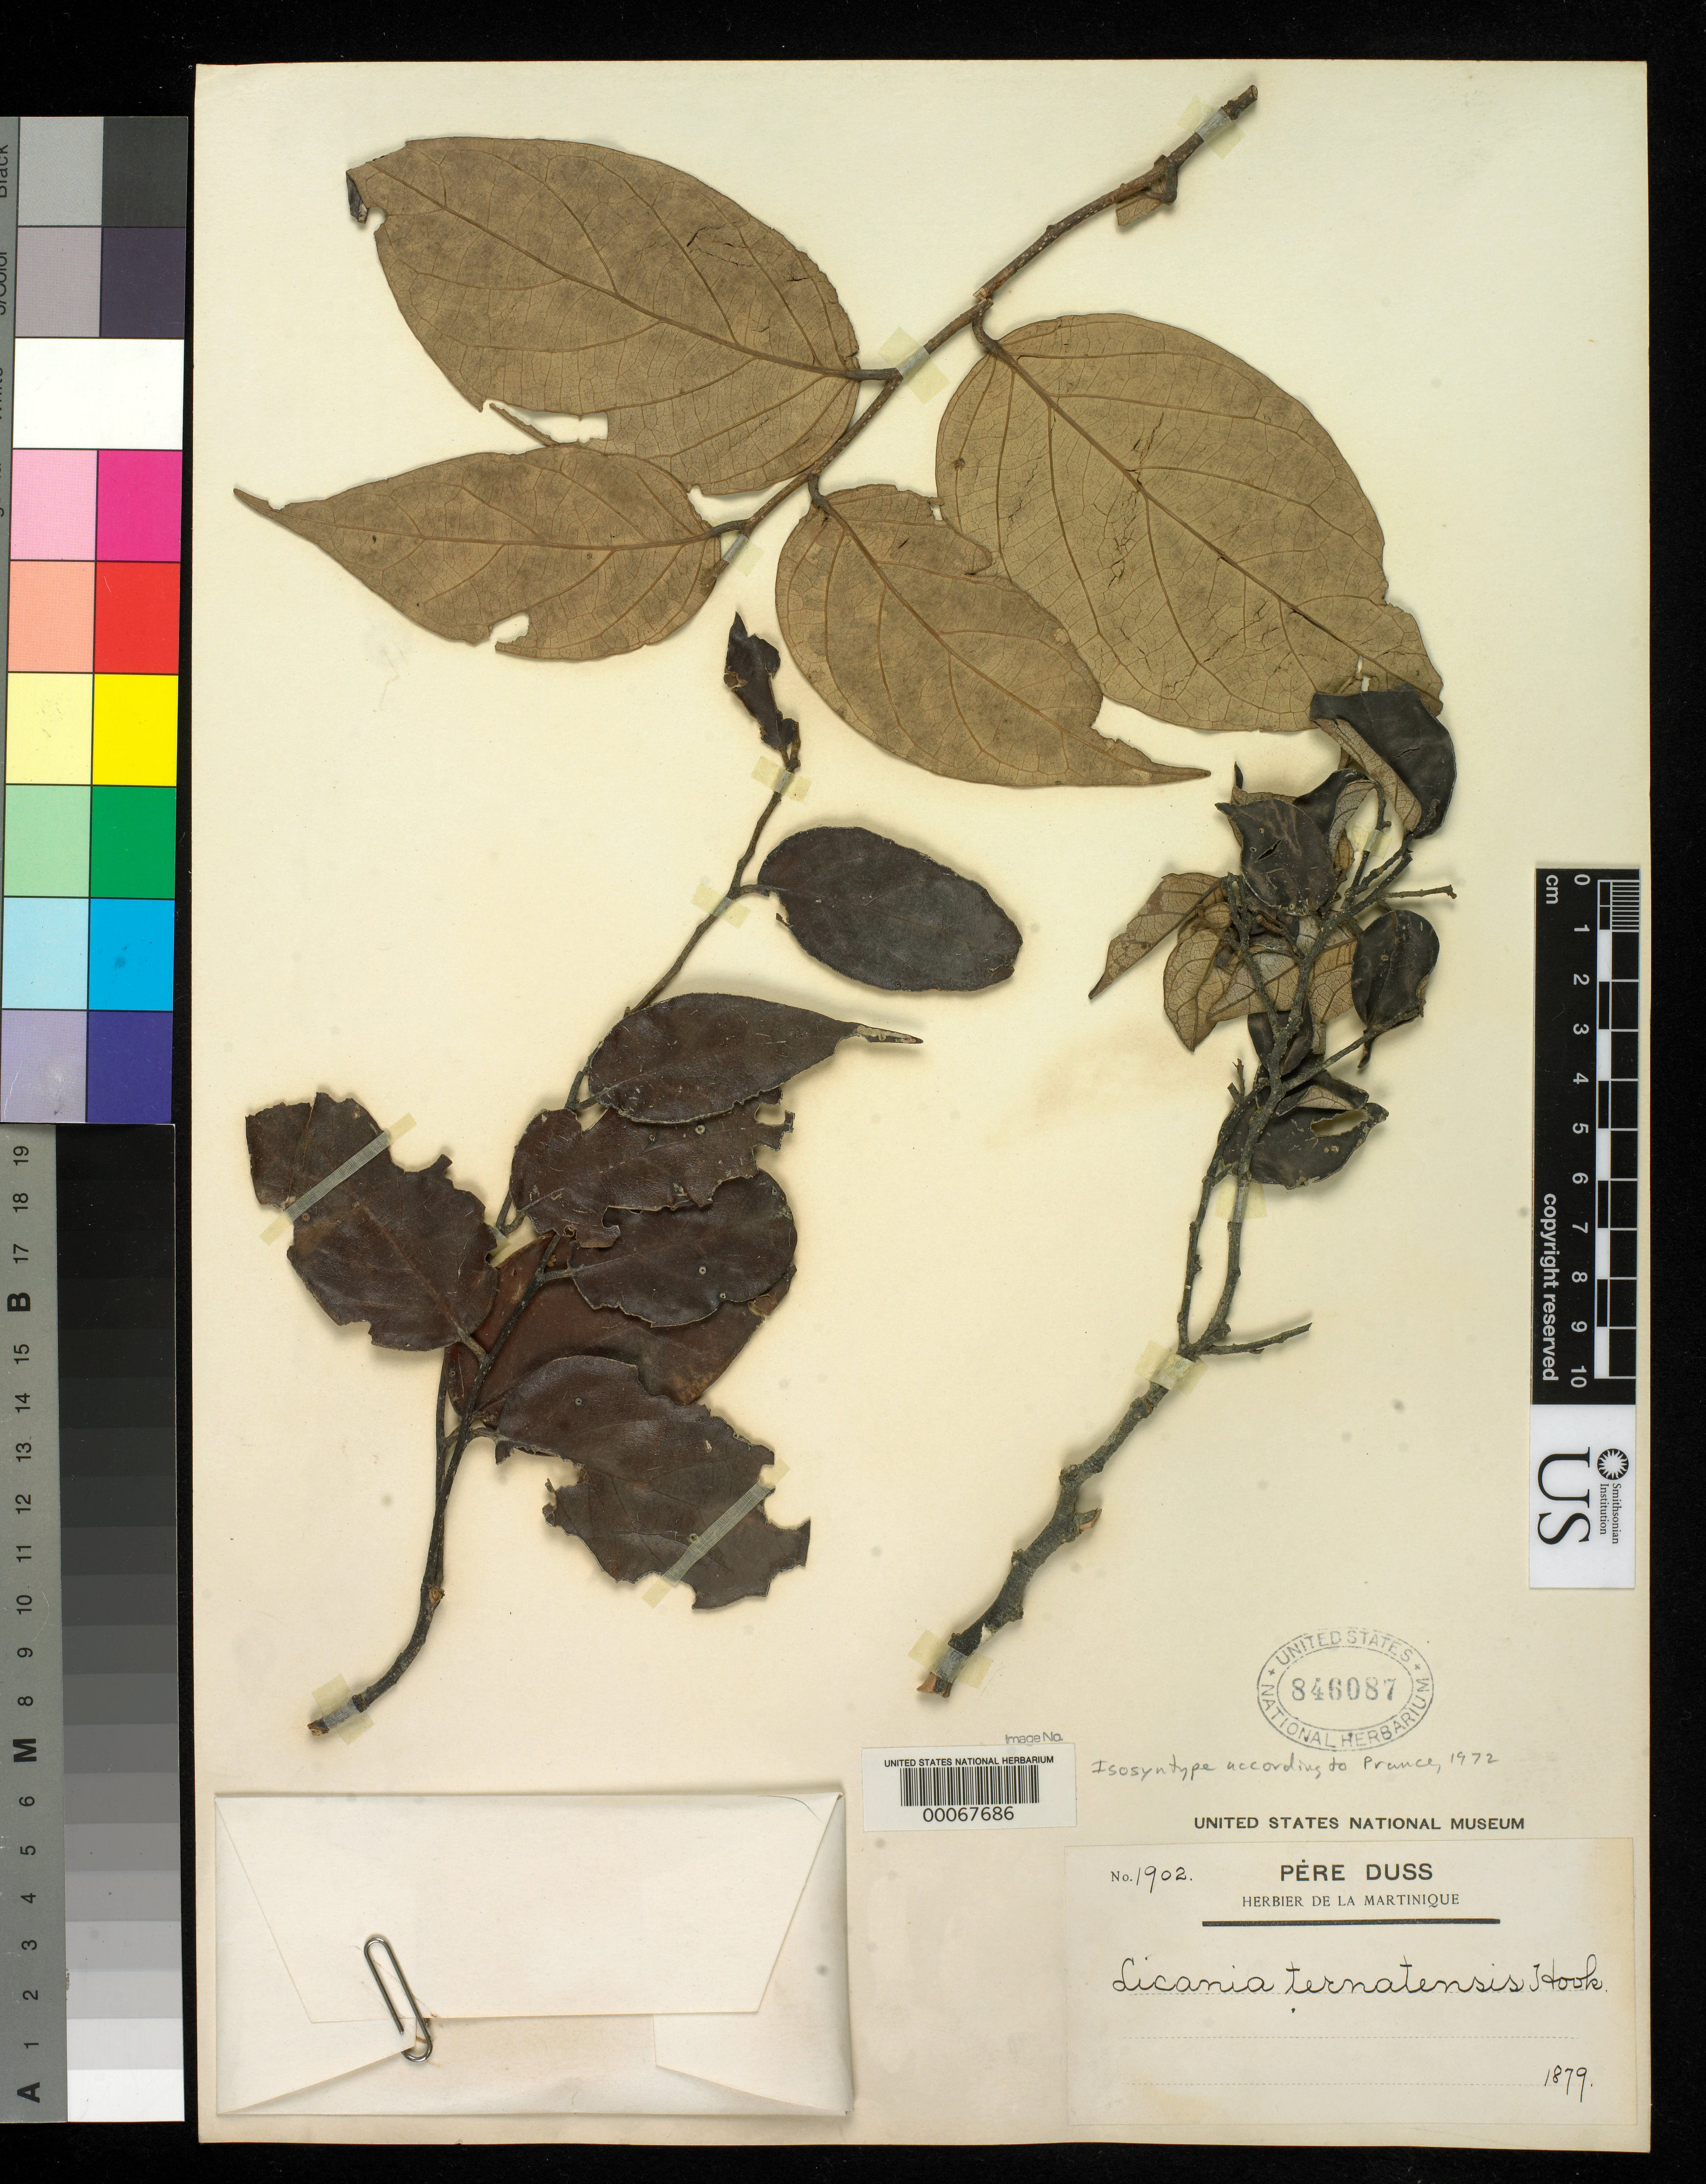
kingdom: Plantae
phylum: Tracheophyta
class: Magnoliopsida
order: Malpighiales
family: Chrysobalanaceae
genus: Licania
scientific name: Licania ternatensis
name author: Hook. f. ex Duss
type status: Isosyntype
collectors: Père Duss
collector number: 1902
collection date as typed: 1879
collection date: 1879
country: Martinique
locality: Located in Windward Islands.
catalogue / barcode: US 846087